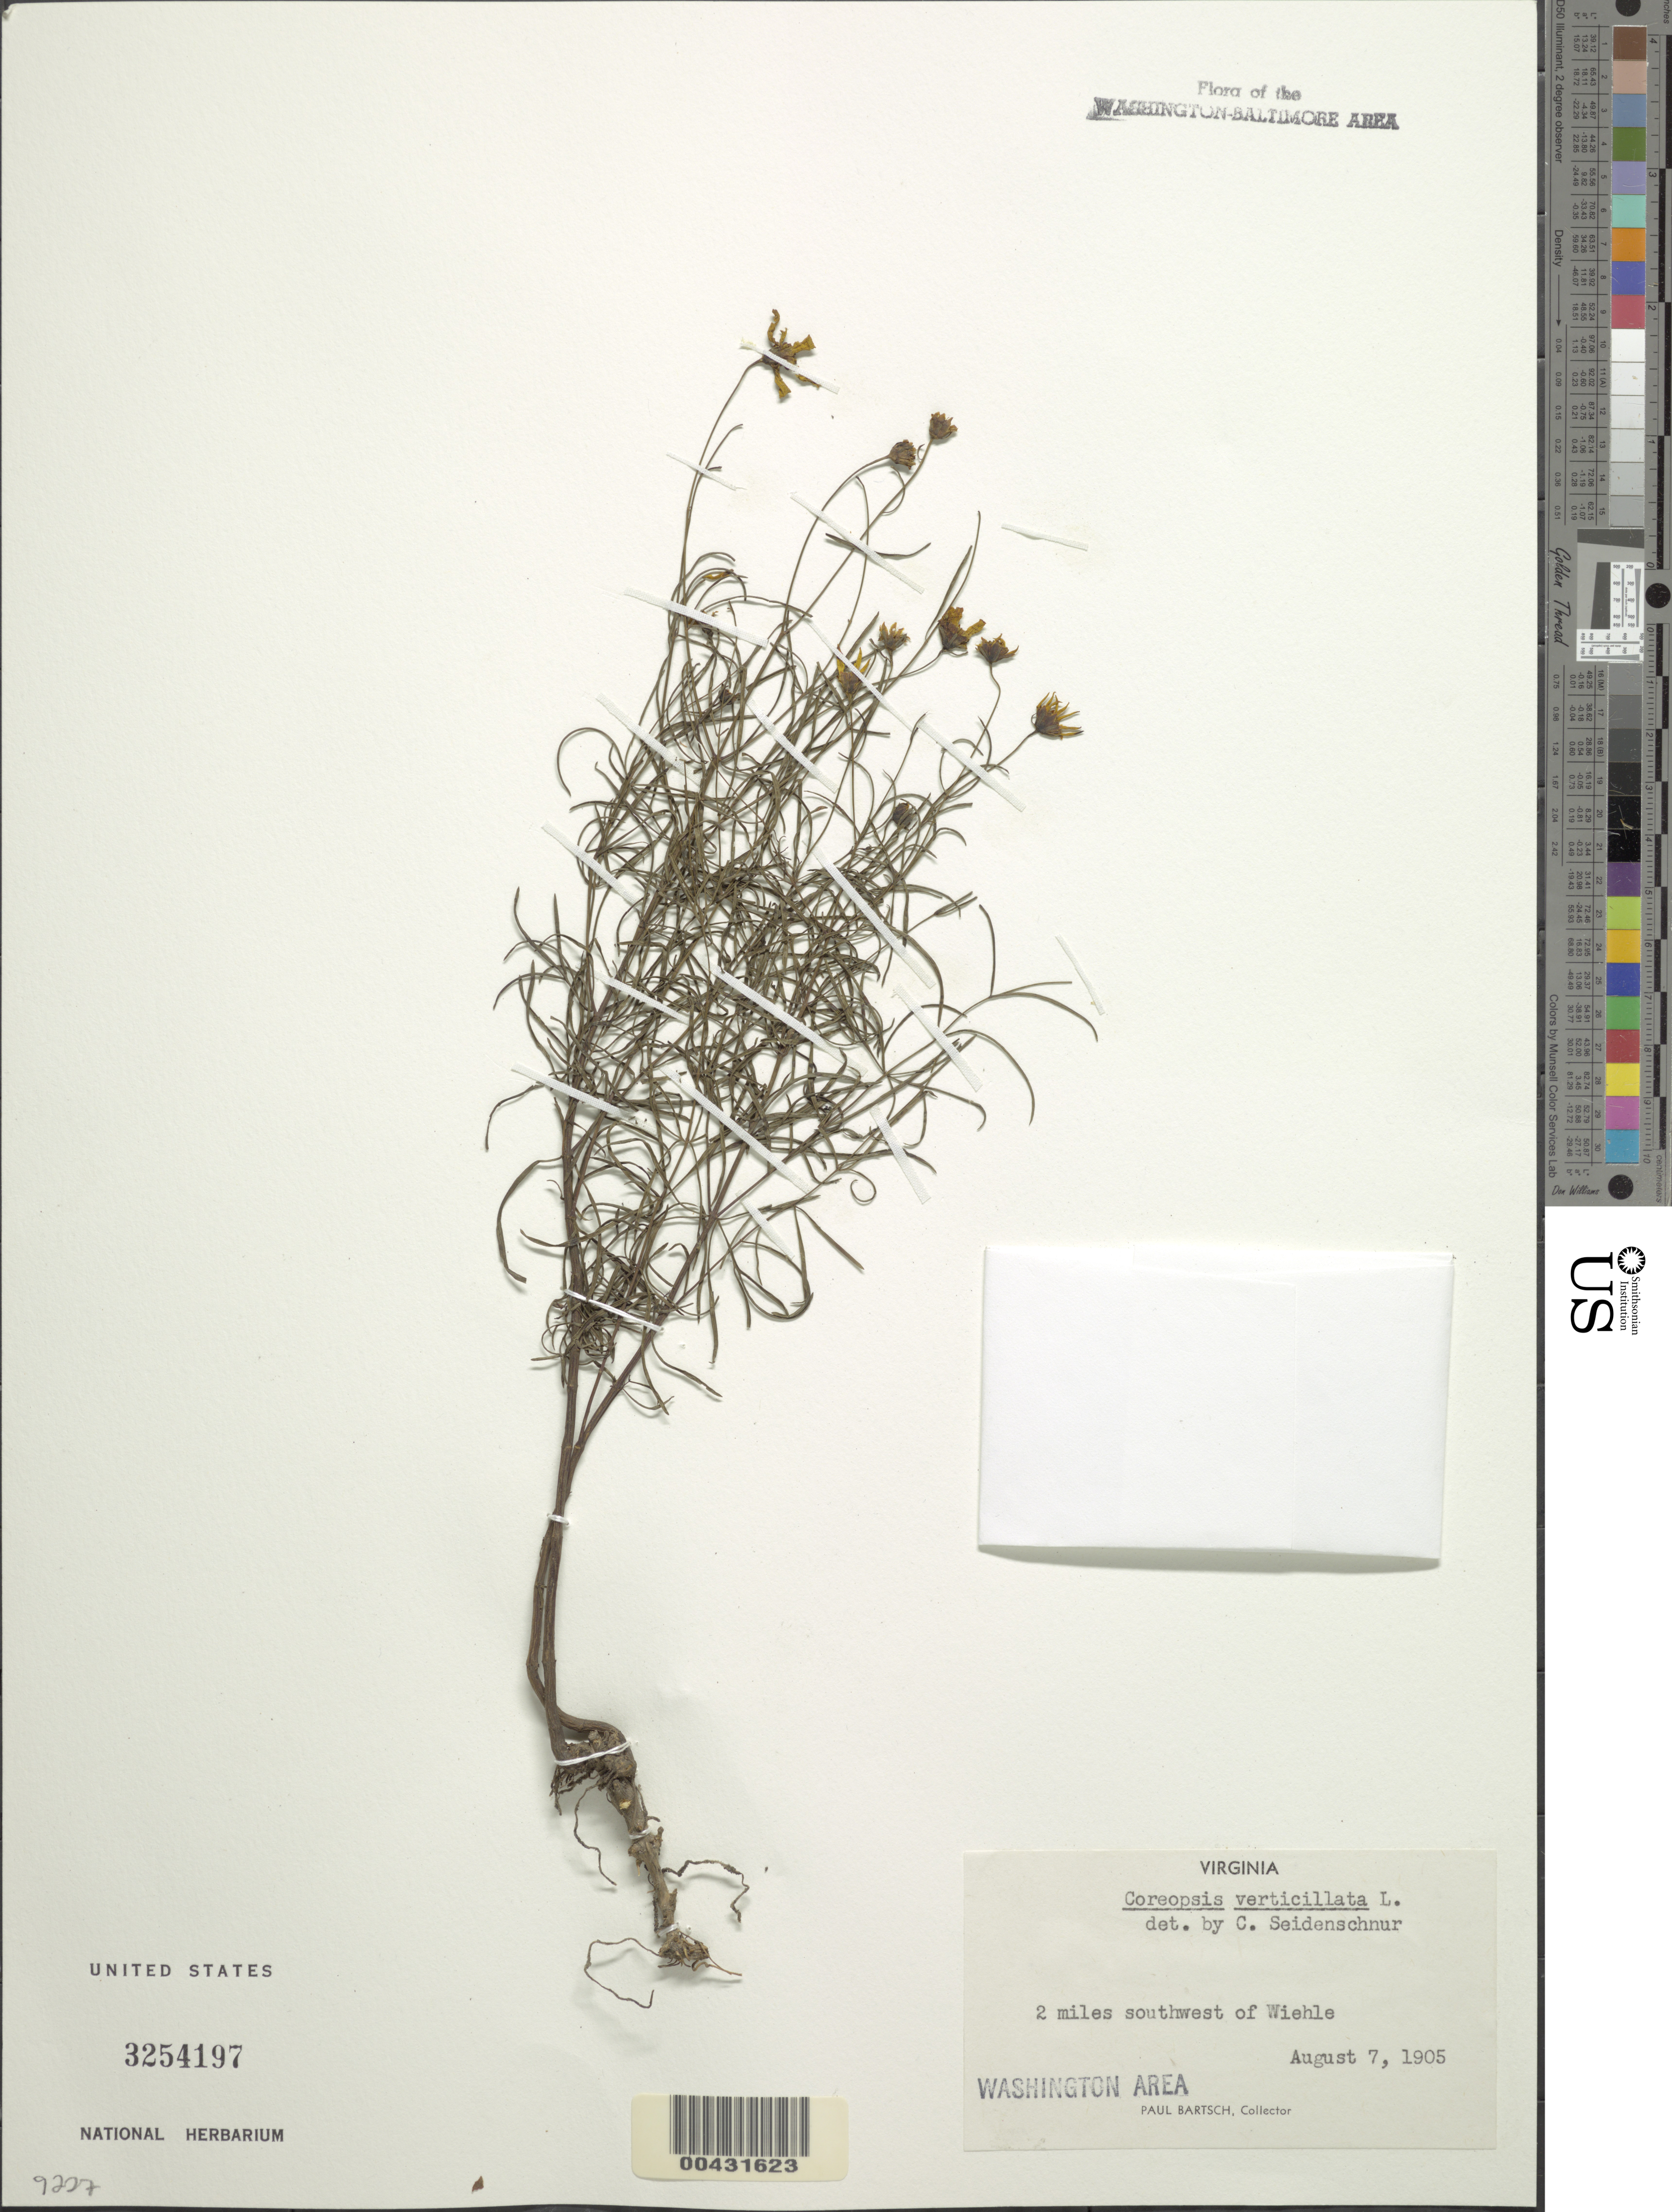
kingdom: Plantae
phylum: Tracheophyta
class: Magnoliopsida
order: Asterales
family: Asteraceae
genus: Coreopsis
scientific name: Coreopsis verticillata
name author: L.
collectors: P. Bartsch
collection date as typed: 07 Aug 1905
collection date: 1905-08-07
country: United States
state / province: Virginia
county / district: Fairfax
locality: SW of Wiehle (Sunset Hills, E of Herndon)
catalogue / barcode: US 3254197-2